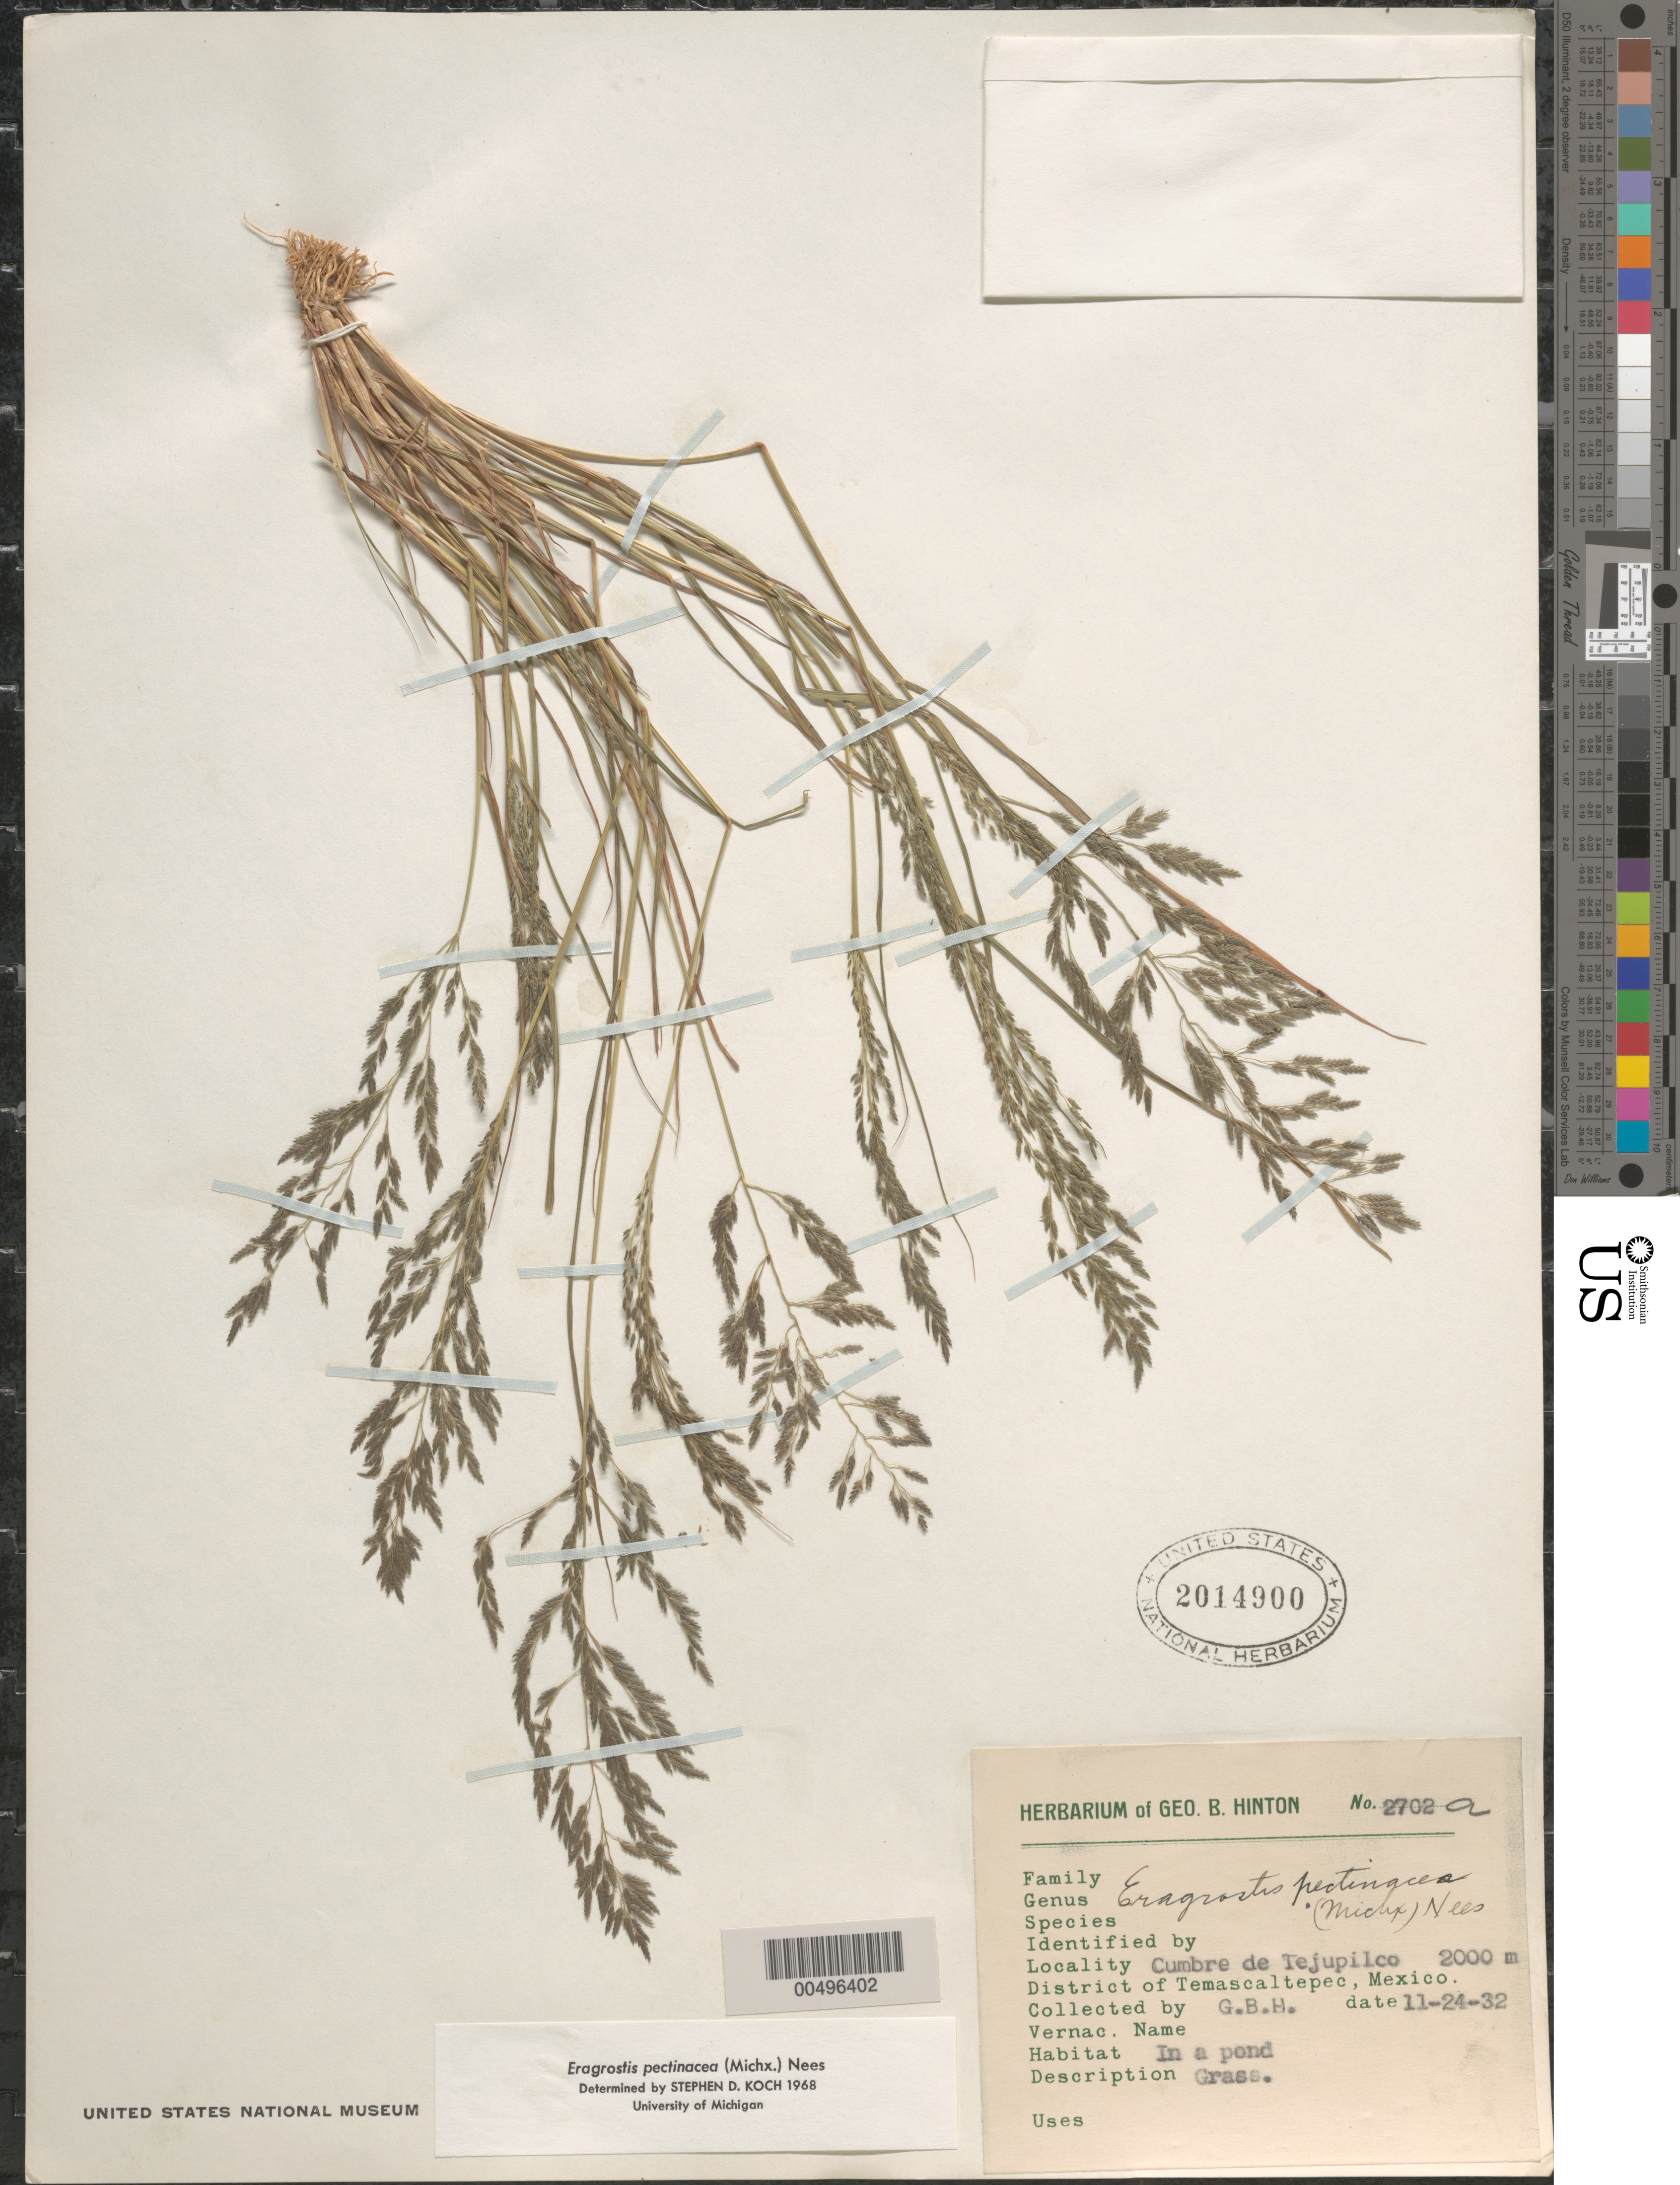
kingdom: Plantae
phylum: Tracheophyta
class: Liliopsida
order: Poales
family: Poaceae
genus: Eragrostis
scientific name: Eragrostis pectinacea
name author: (Michx.) Nees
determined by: Koch, S. D.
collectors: G. B. Hinton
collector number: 2702a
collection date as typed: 24 Nov 1932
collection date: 1932-11-24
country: Mexico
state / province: México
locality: Temascaltepec Dist., Cumbre de Tejupilco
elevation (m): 2000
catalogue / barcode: US 2014900